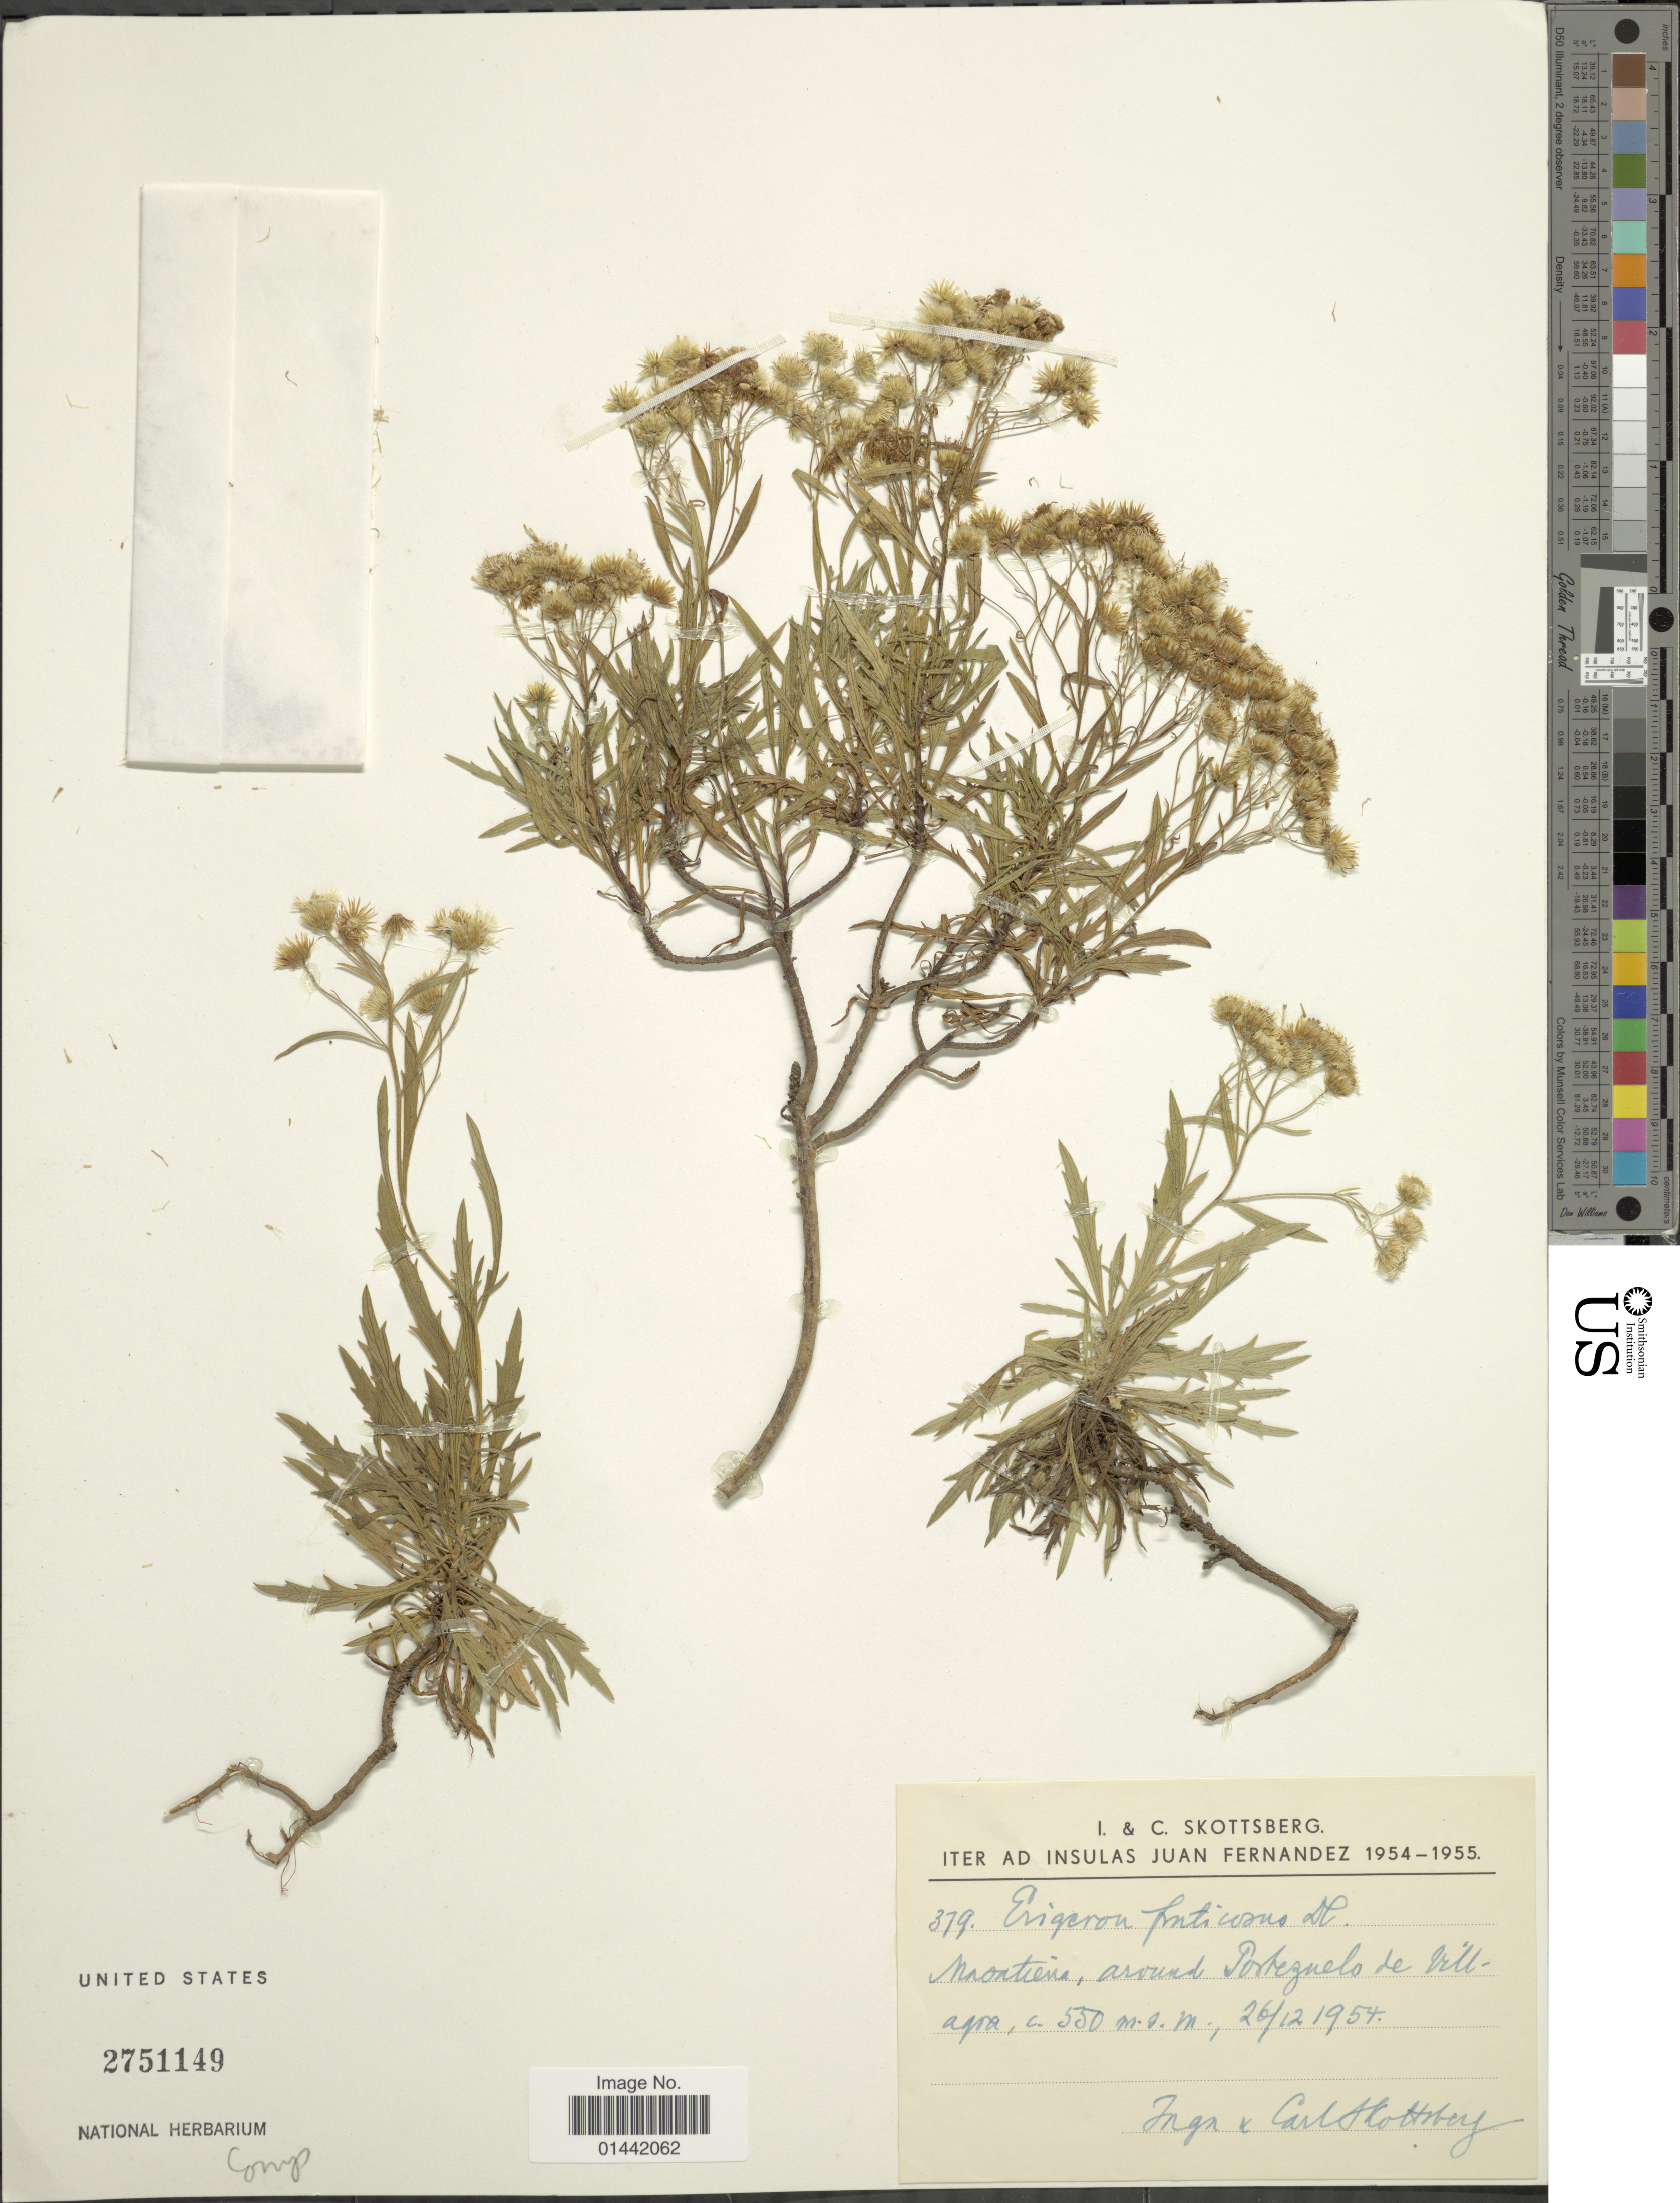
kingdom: Plantae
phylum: Tracheophyta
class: Magnoliopsida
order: Asterales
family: Asteraceae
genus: Erigeron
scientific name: Erigeron fruticosus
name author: DC.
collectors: I. Skottsberg & I. Skottsberg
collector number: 379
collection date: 1954-12-26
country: Chile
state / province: Valparaíso (V)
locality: Iter ad Insulas Juan Fernandez, Masatierra around Porezuelo de Villagra.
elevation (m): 550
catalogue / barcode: US 2751149